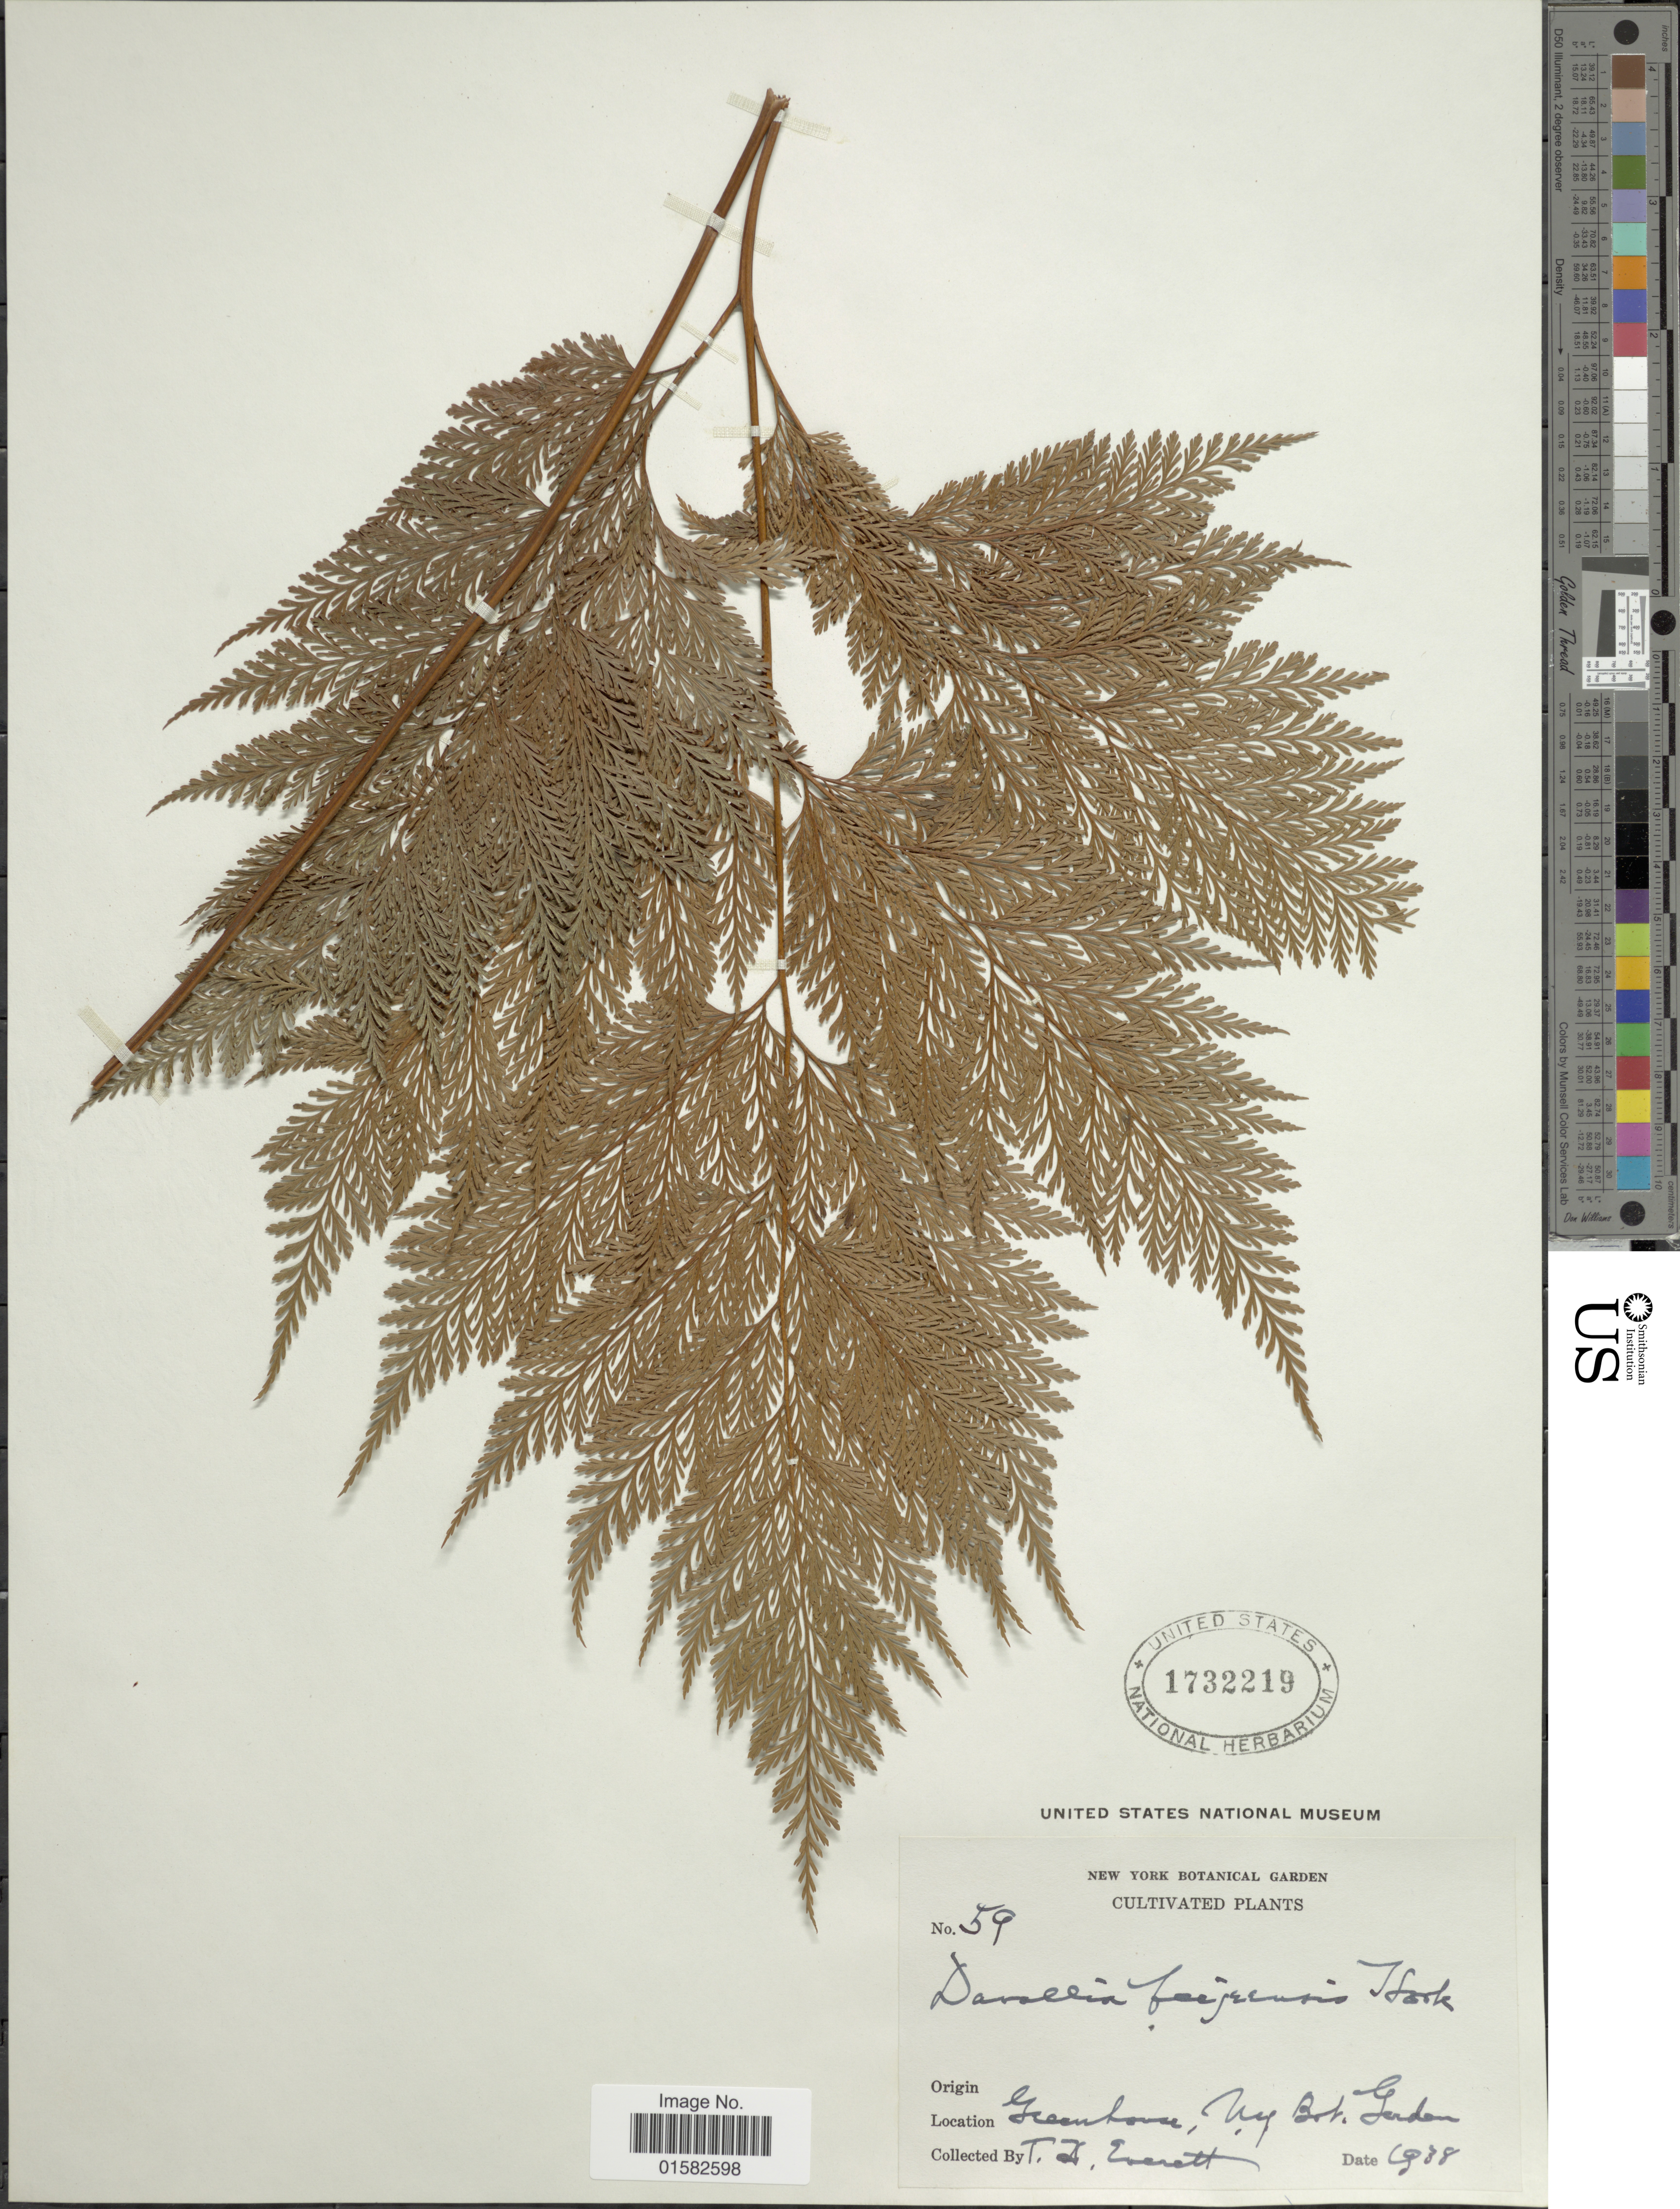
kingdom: Plantae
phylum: Tracheophyta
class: Polypodiopsida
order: Polypodiales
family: Davalliaceae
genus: Davallia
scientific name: Davallia fejeensis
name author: Hook.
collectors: T. Everett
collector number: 59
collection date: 1938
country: United States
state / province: New York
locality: Greenhouse, By Bot. Garden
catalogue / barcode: US 1732219